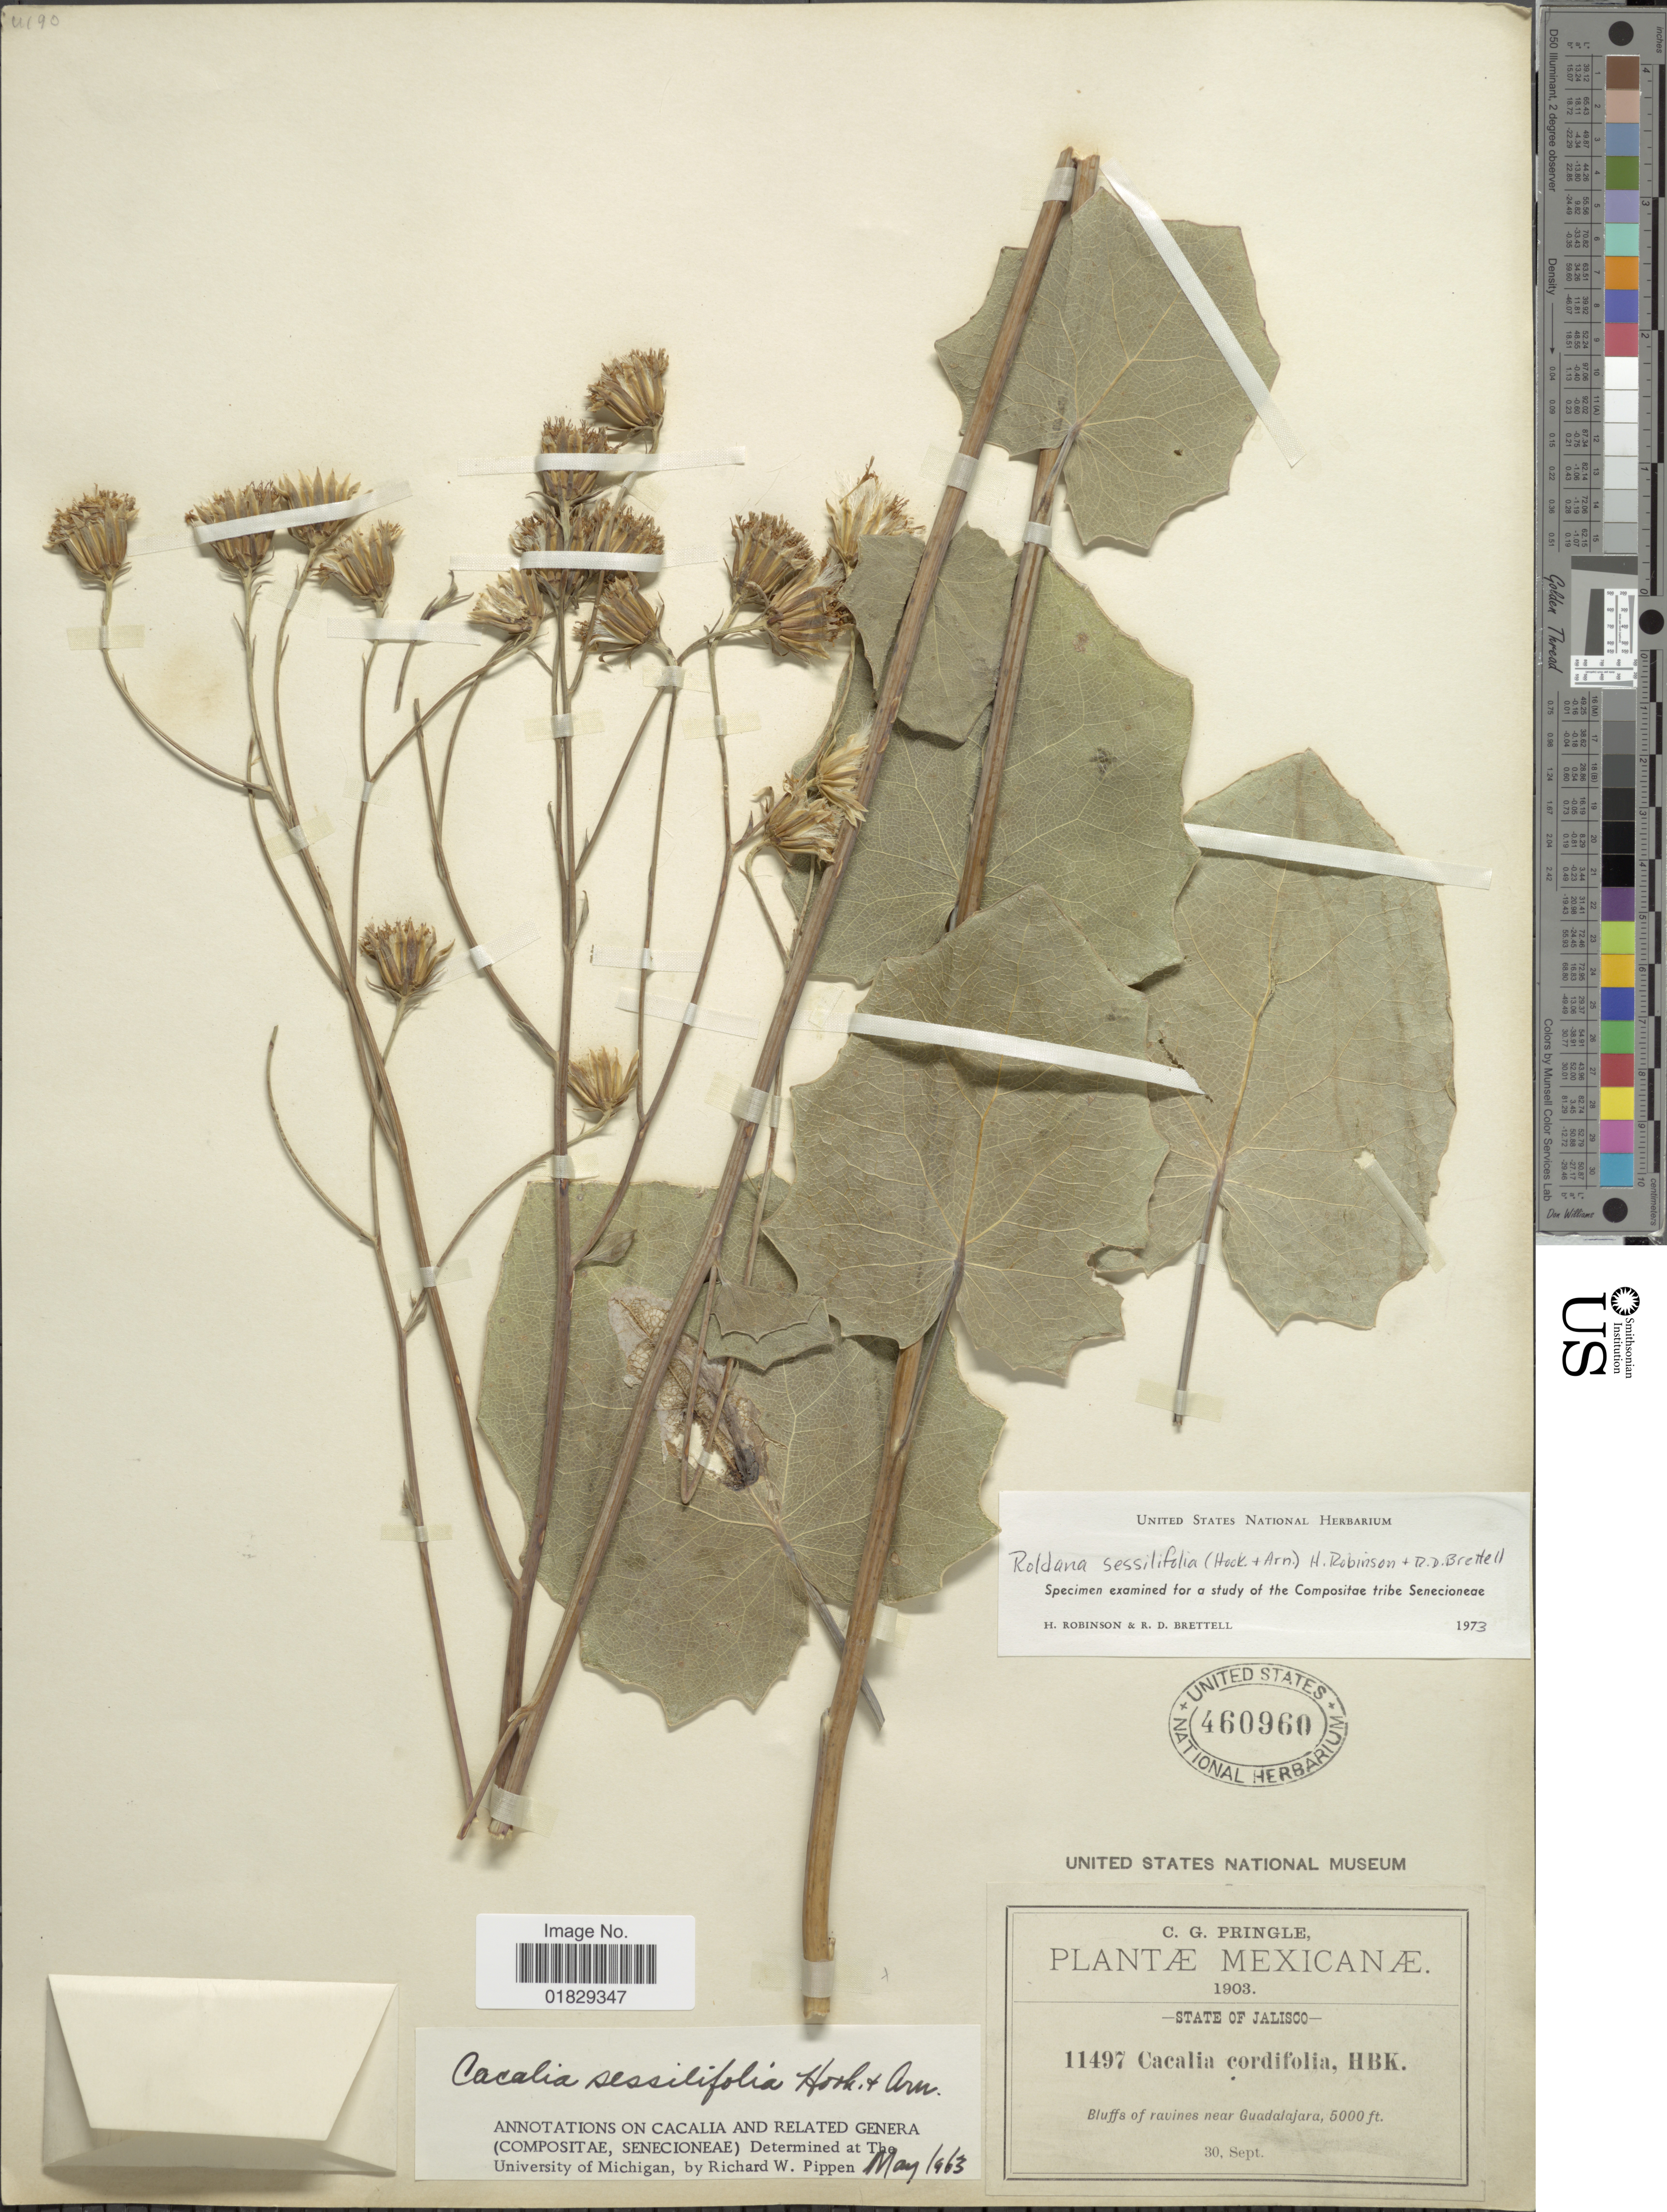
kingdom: Plantae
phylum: Tracheophyta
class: Magnoliopsida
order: Asterales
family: Asteraceae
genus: Roldana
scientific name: Roldana sessilifolia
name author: (Hook.) H. Rob. & Brettell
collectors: C. G. Pringle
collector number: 11497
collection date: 1903-09-30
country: Mexico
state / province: Jalisco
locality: State of Jalisco. Bluffs of ravines near Guadalajara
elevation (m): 1524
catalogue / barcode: US 460960